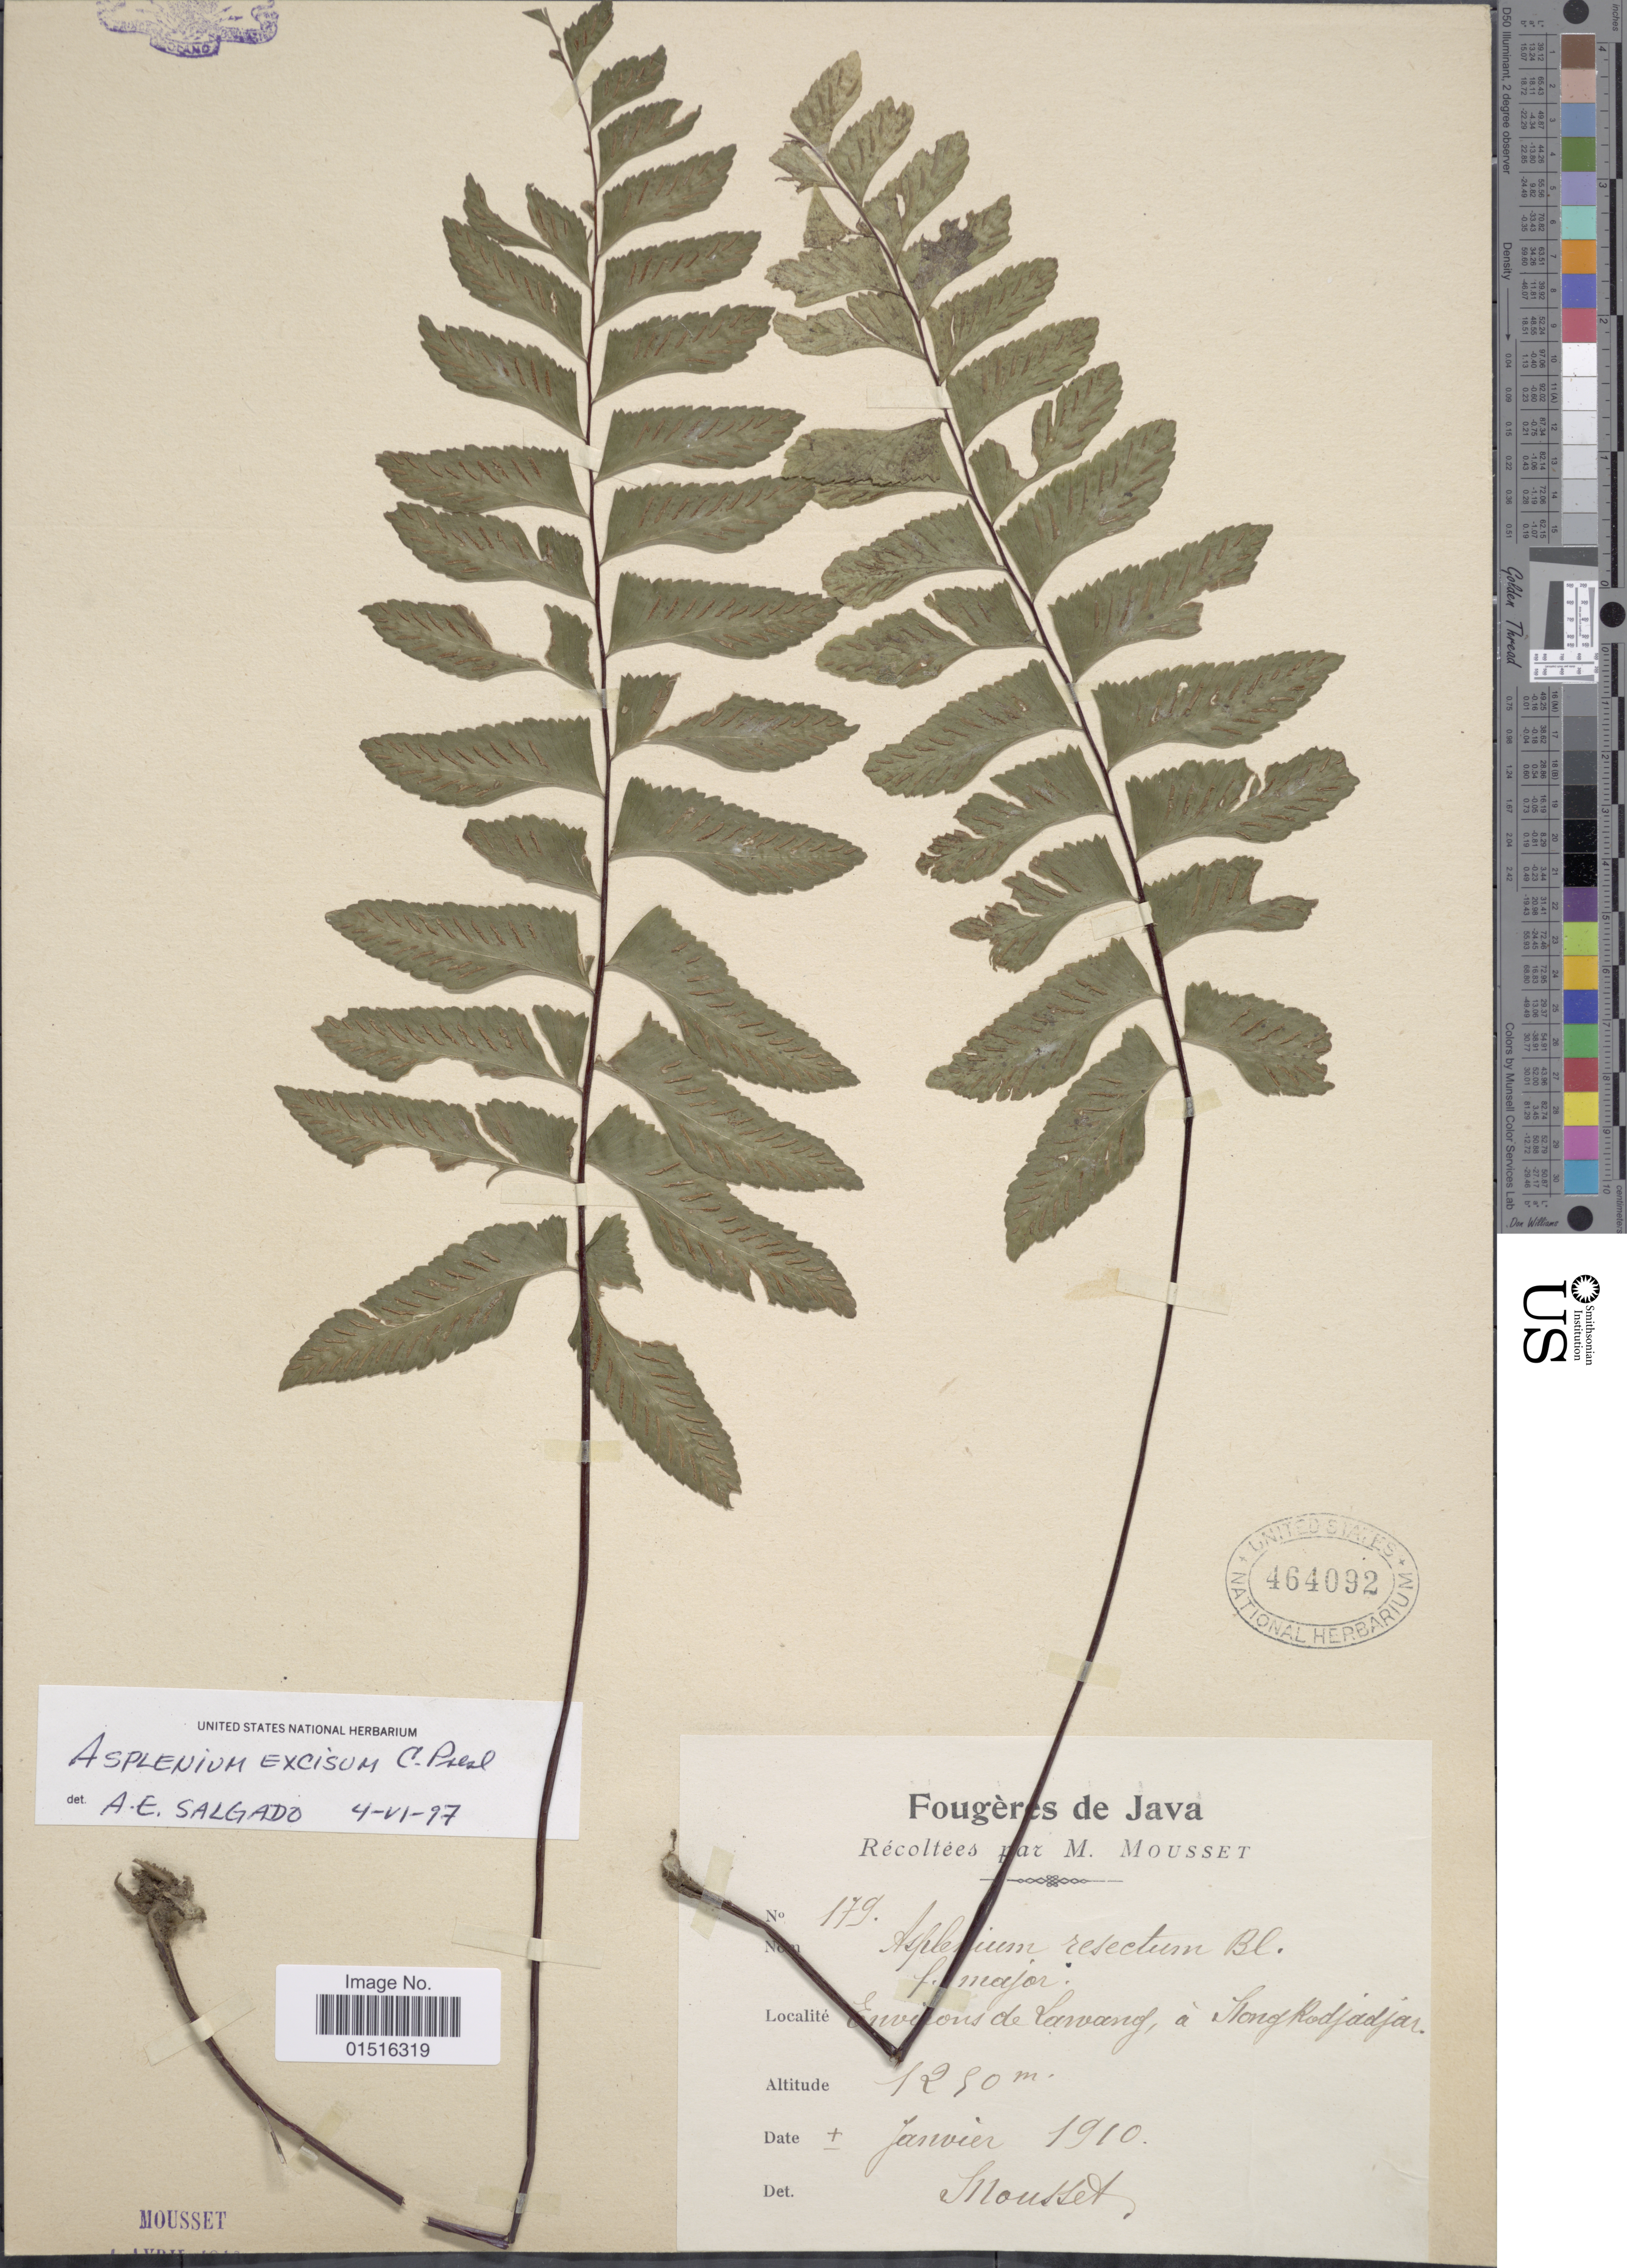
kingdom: Plantae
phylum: Tracheophyta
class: Polypodiopsida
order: Polypodiales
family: Aspleniaceae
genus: Hymenasplenium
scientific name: Hymenasplenium excisum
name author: C. Presl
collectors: Mousset, --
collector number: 179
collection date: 1910-01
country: Indonesia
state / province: Java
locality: Environs de Lawang, a Nong Kodjadjar.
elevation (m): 1210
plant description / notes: Corrected "Longrodjadjar" to "Nong Kodjadjar."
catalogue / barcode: US 464092